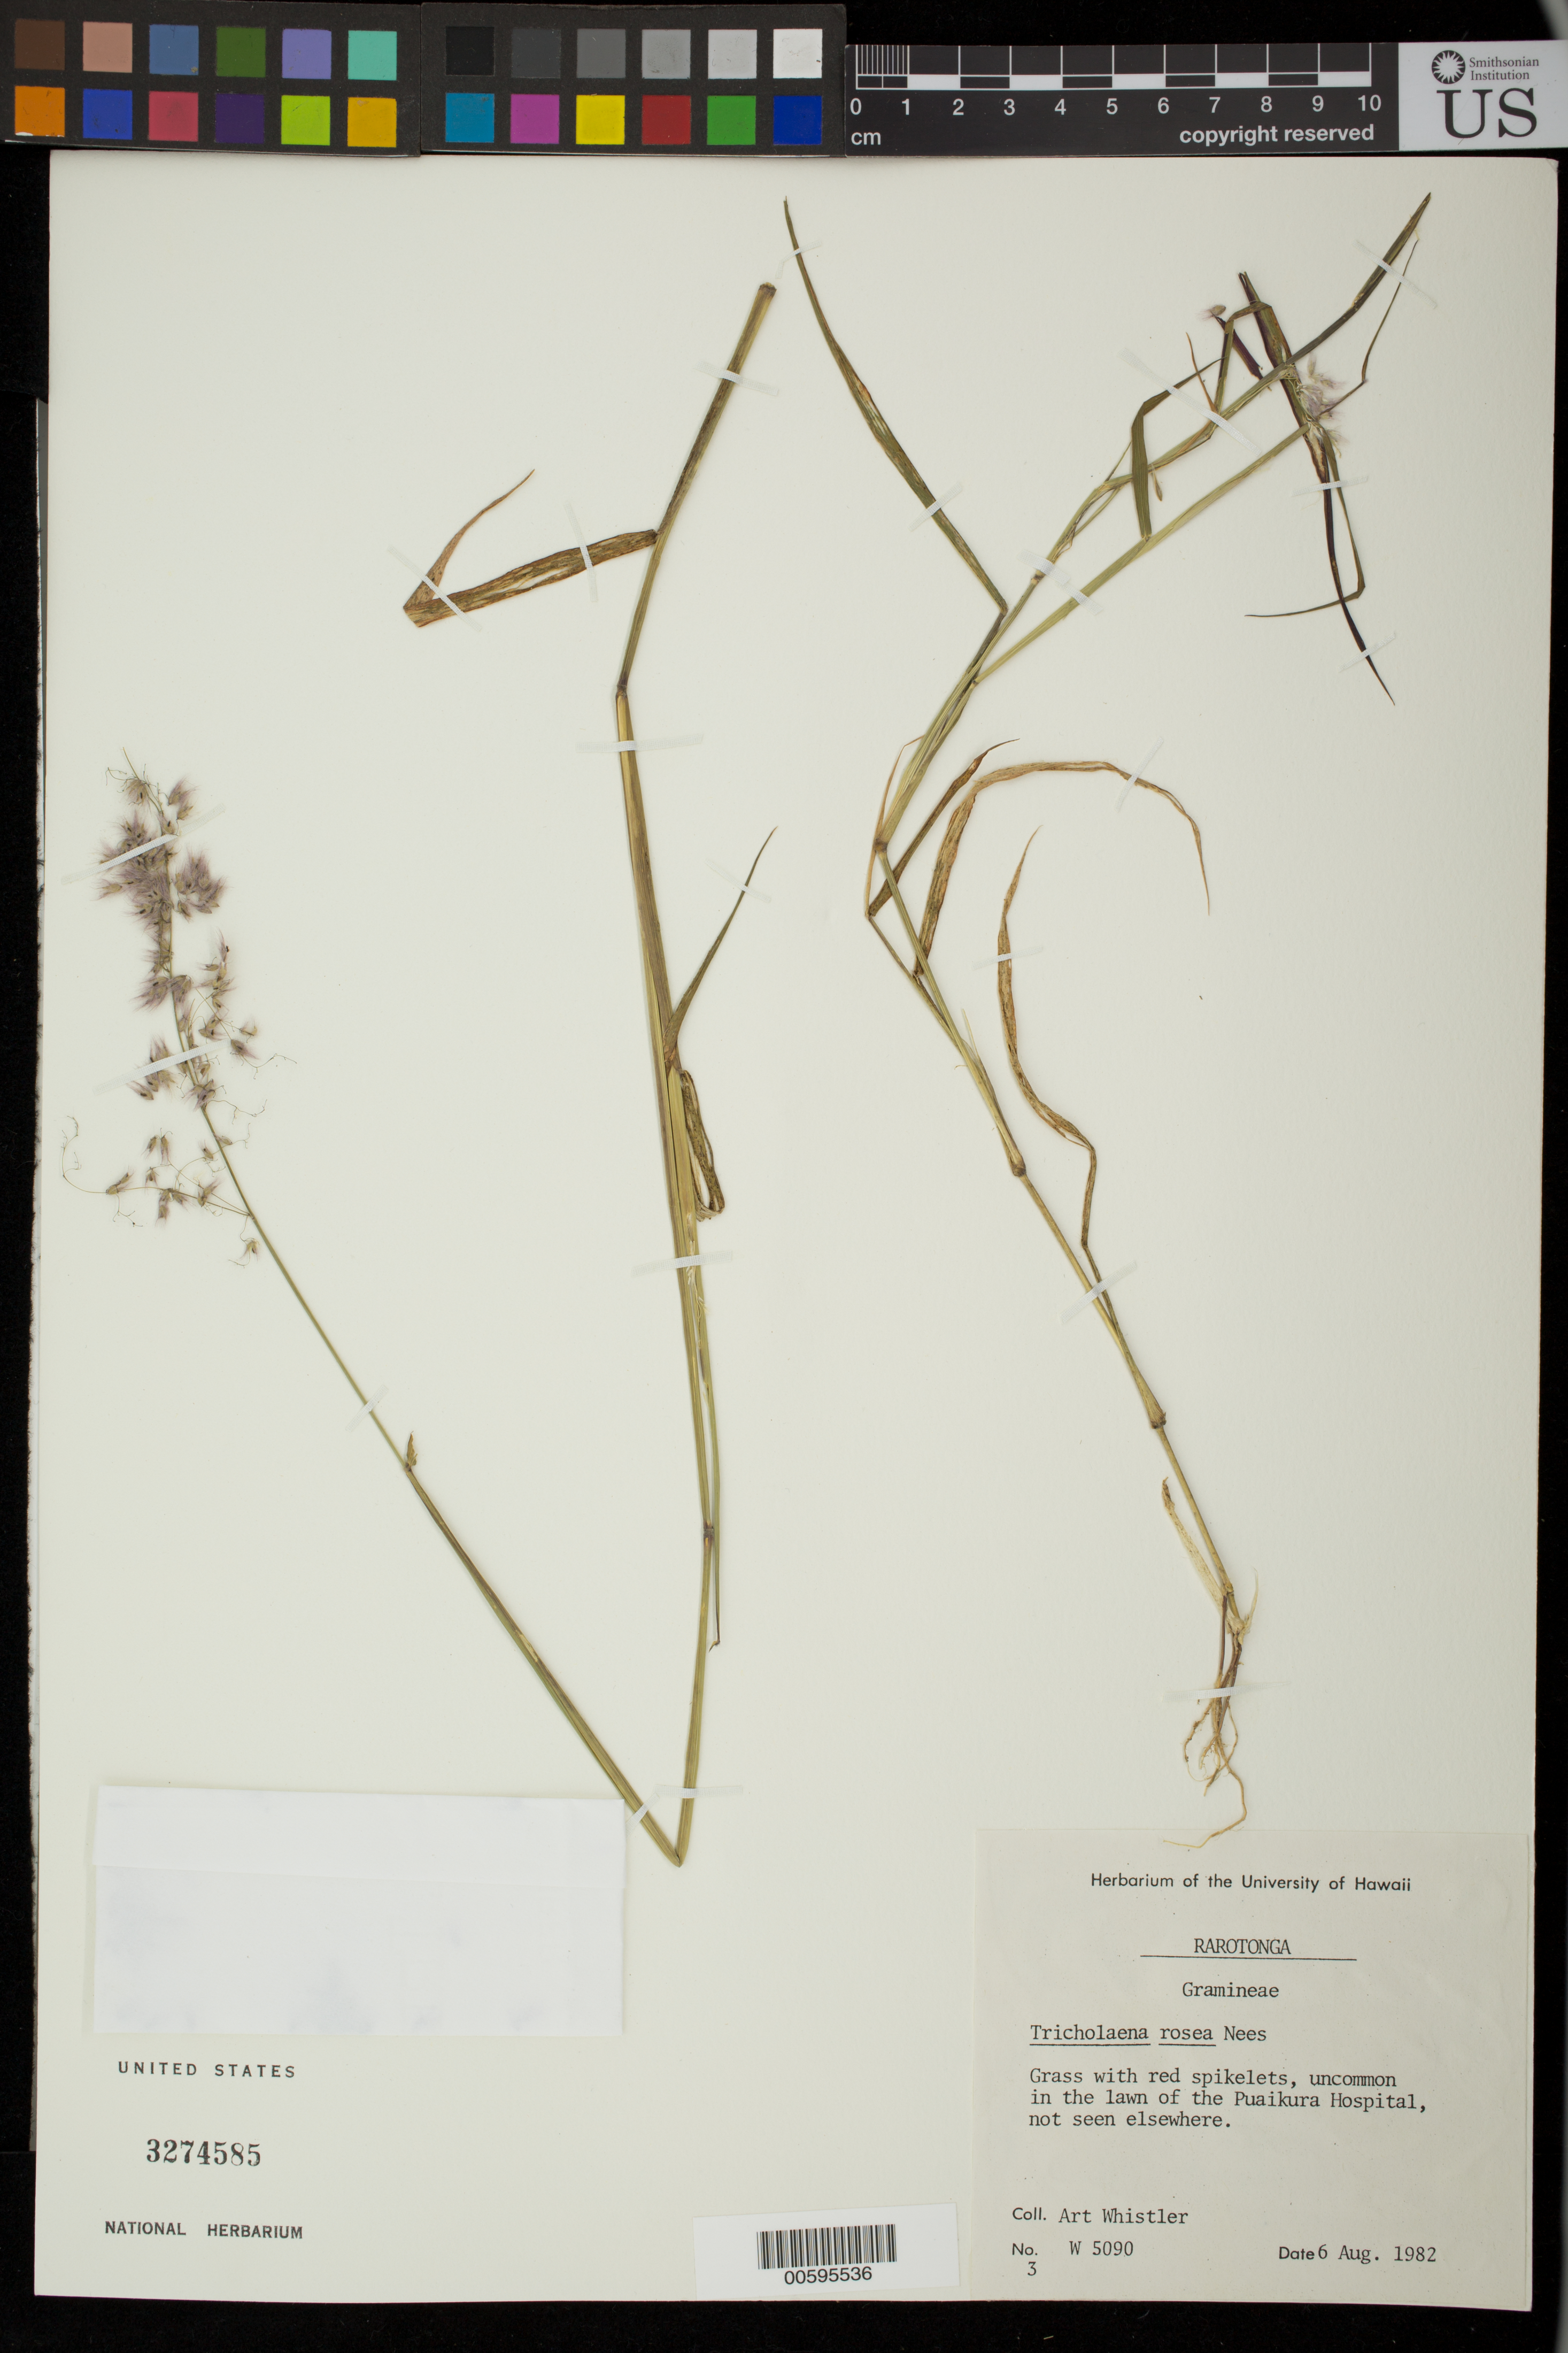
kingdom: Plantae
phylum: Tracheophyta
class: Liliopsida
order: Poales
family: Poaceae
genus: Tricholaena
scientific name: Tricholaena rosea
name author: Nees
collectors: A. Whistler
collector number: W 5090; 3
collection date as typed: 6 Aug 1982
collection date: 1982-08-06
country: Cook Islands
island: Rarotonga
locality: Rarotonga, Puaikura Hospital.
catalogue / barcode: US 3274585